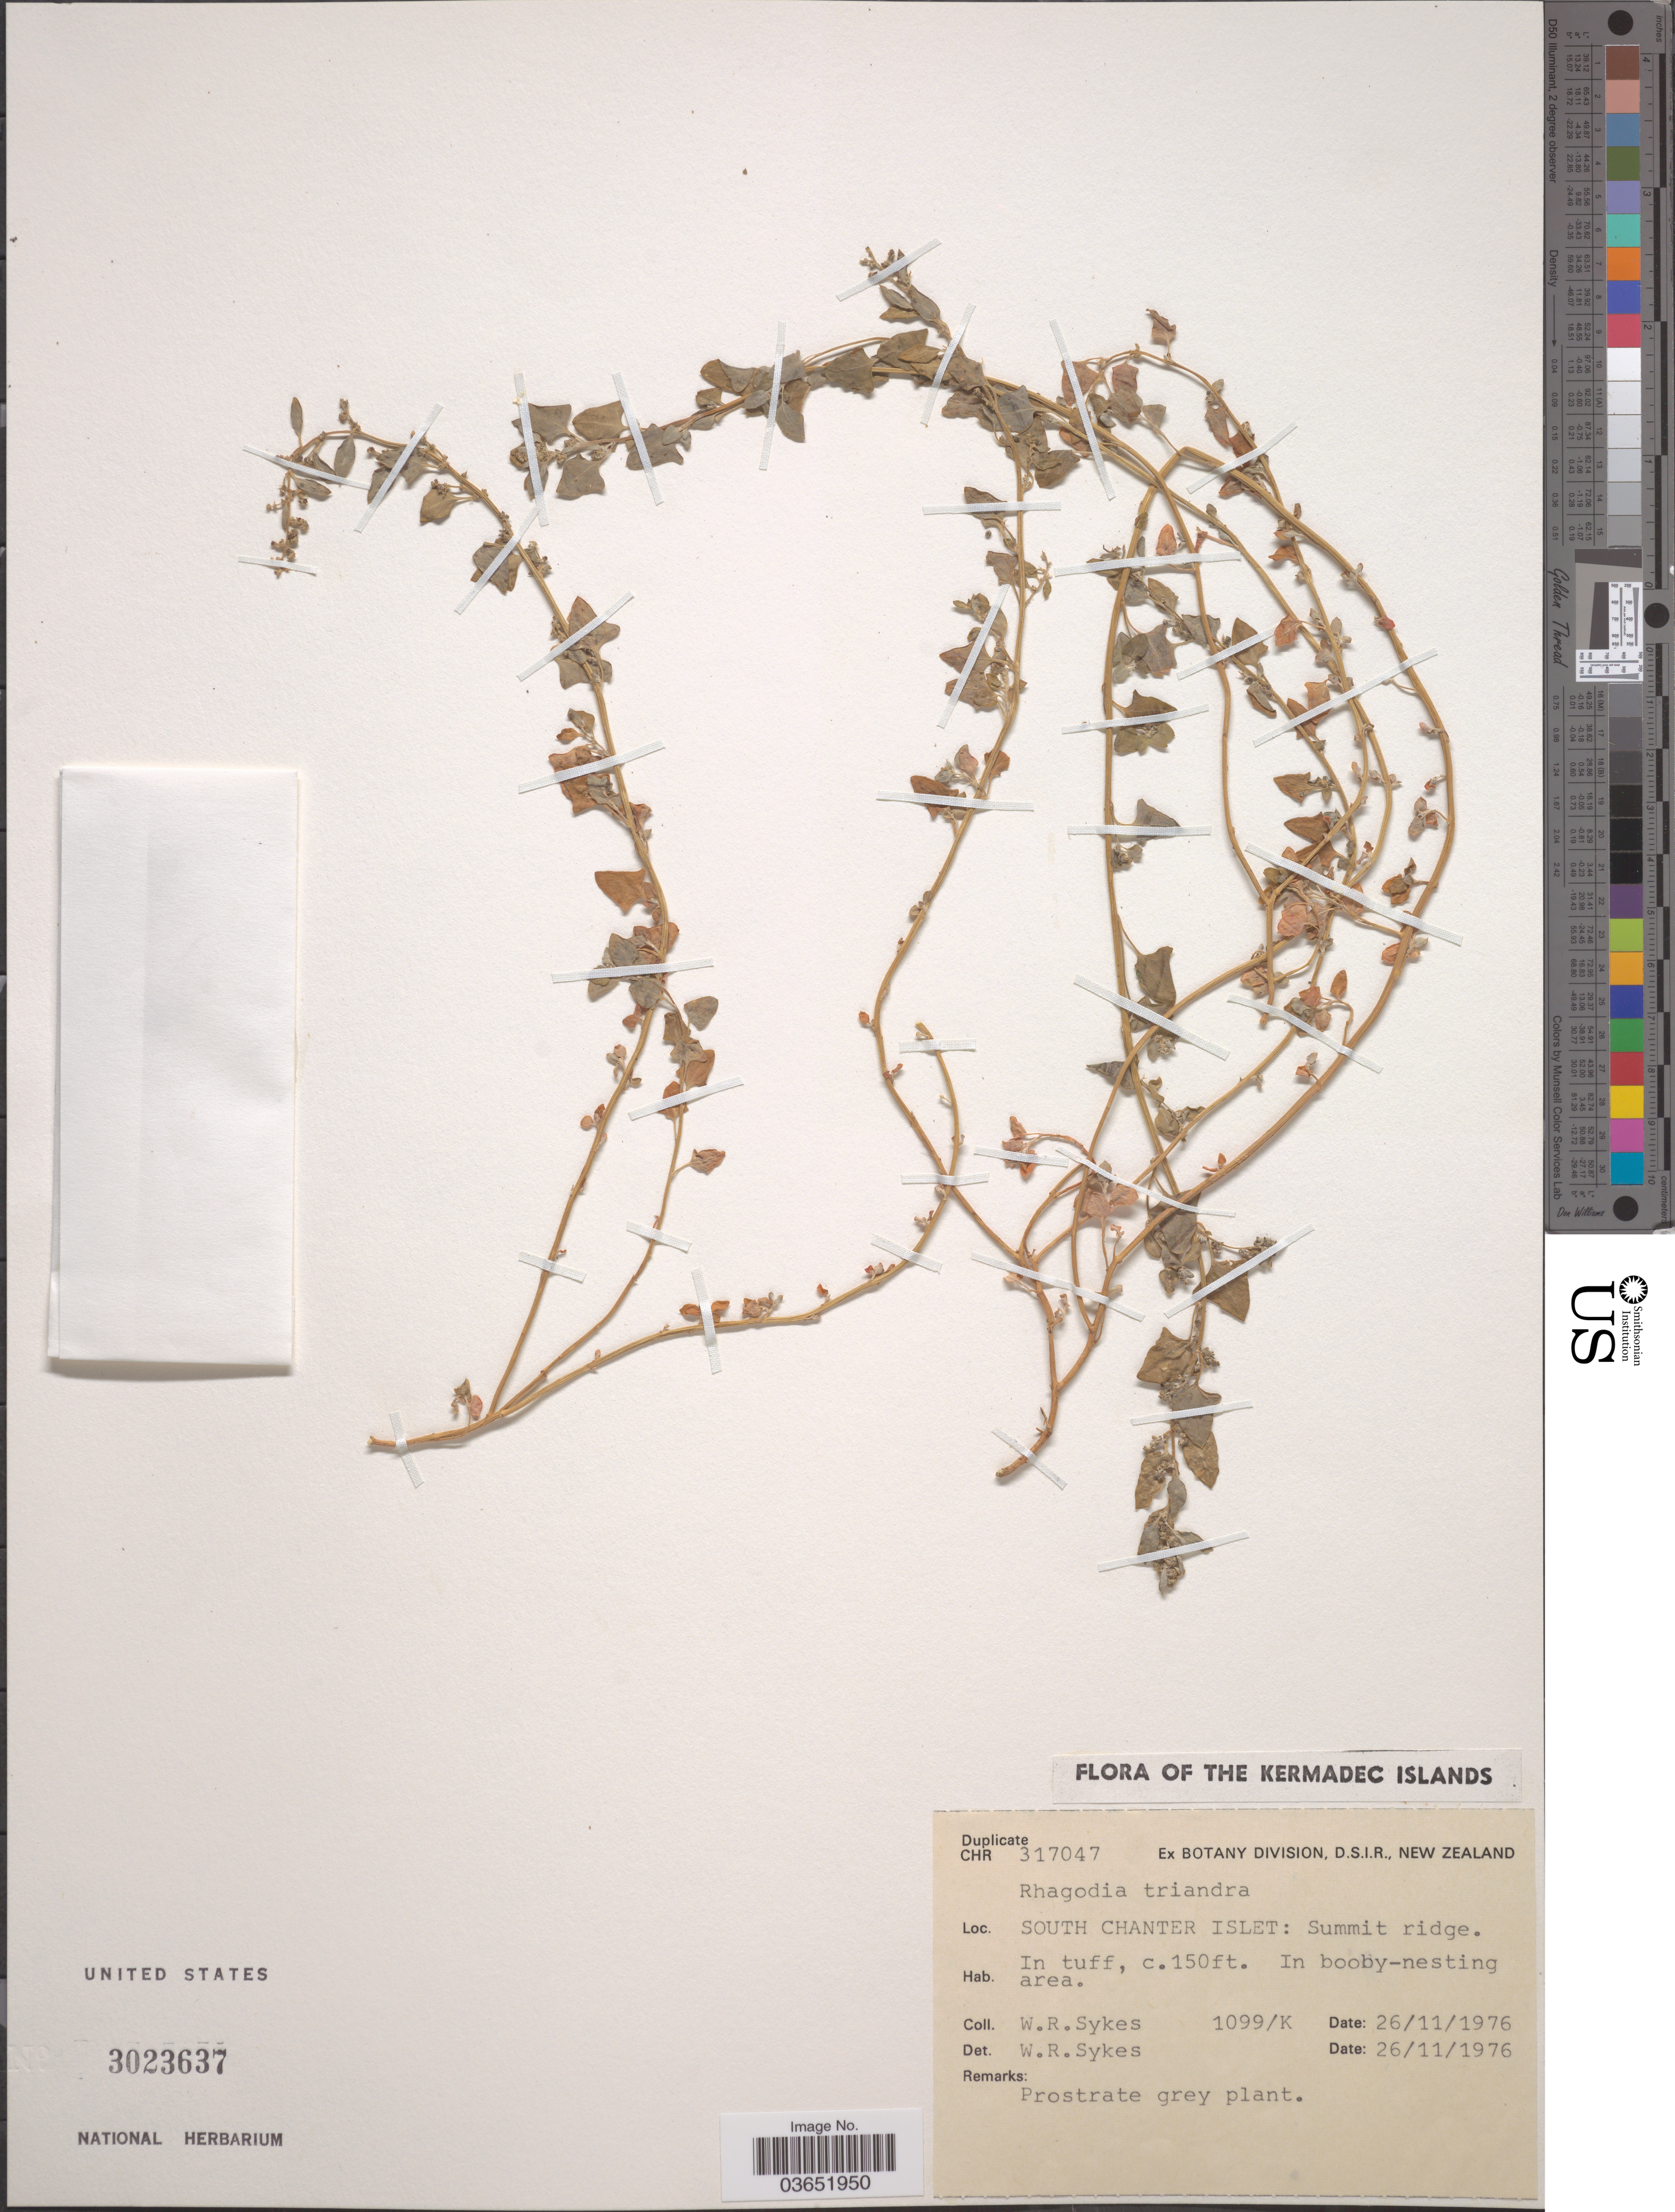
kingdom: Plantae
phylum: Tracheophyta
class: Magnoliopsida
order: Caryophyllales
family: Amaranthaceae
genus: Chenopodium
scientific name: Chenopodium triandrum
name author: G. Forst.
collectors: W. R. Sykes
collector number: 1099/K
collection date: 1976-11-26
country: New Zealand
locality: The Kermadic Islands. South Chanter Islet: Summit ridge. In tuff. In booby-nesting area.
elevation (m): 46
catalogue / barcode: US 3023637